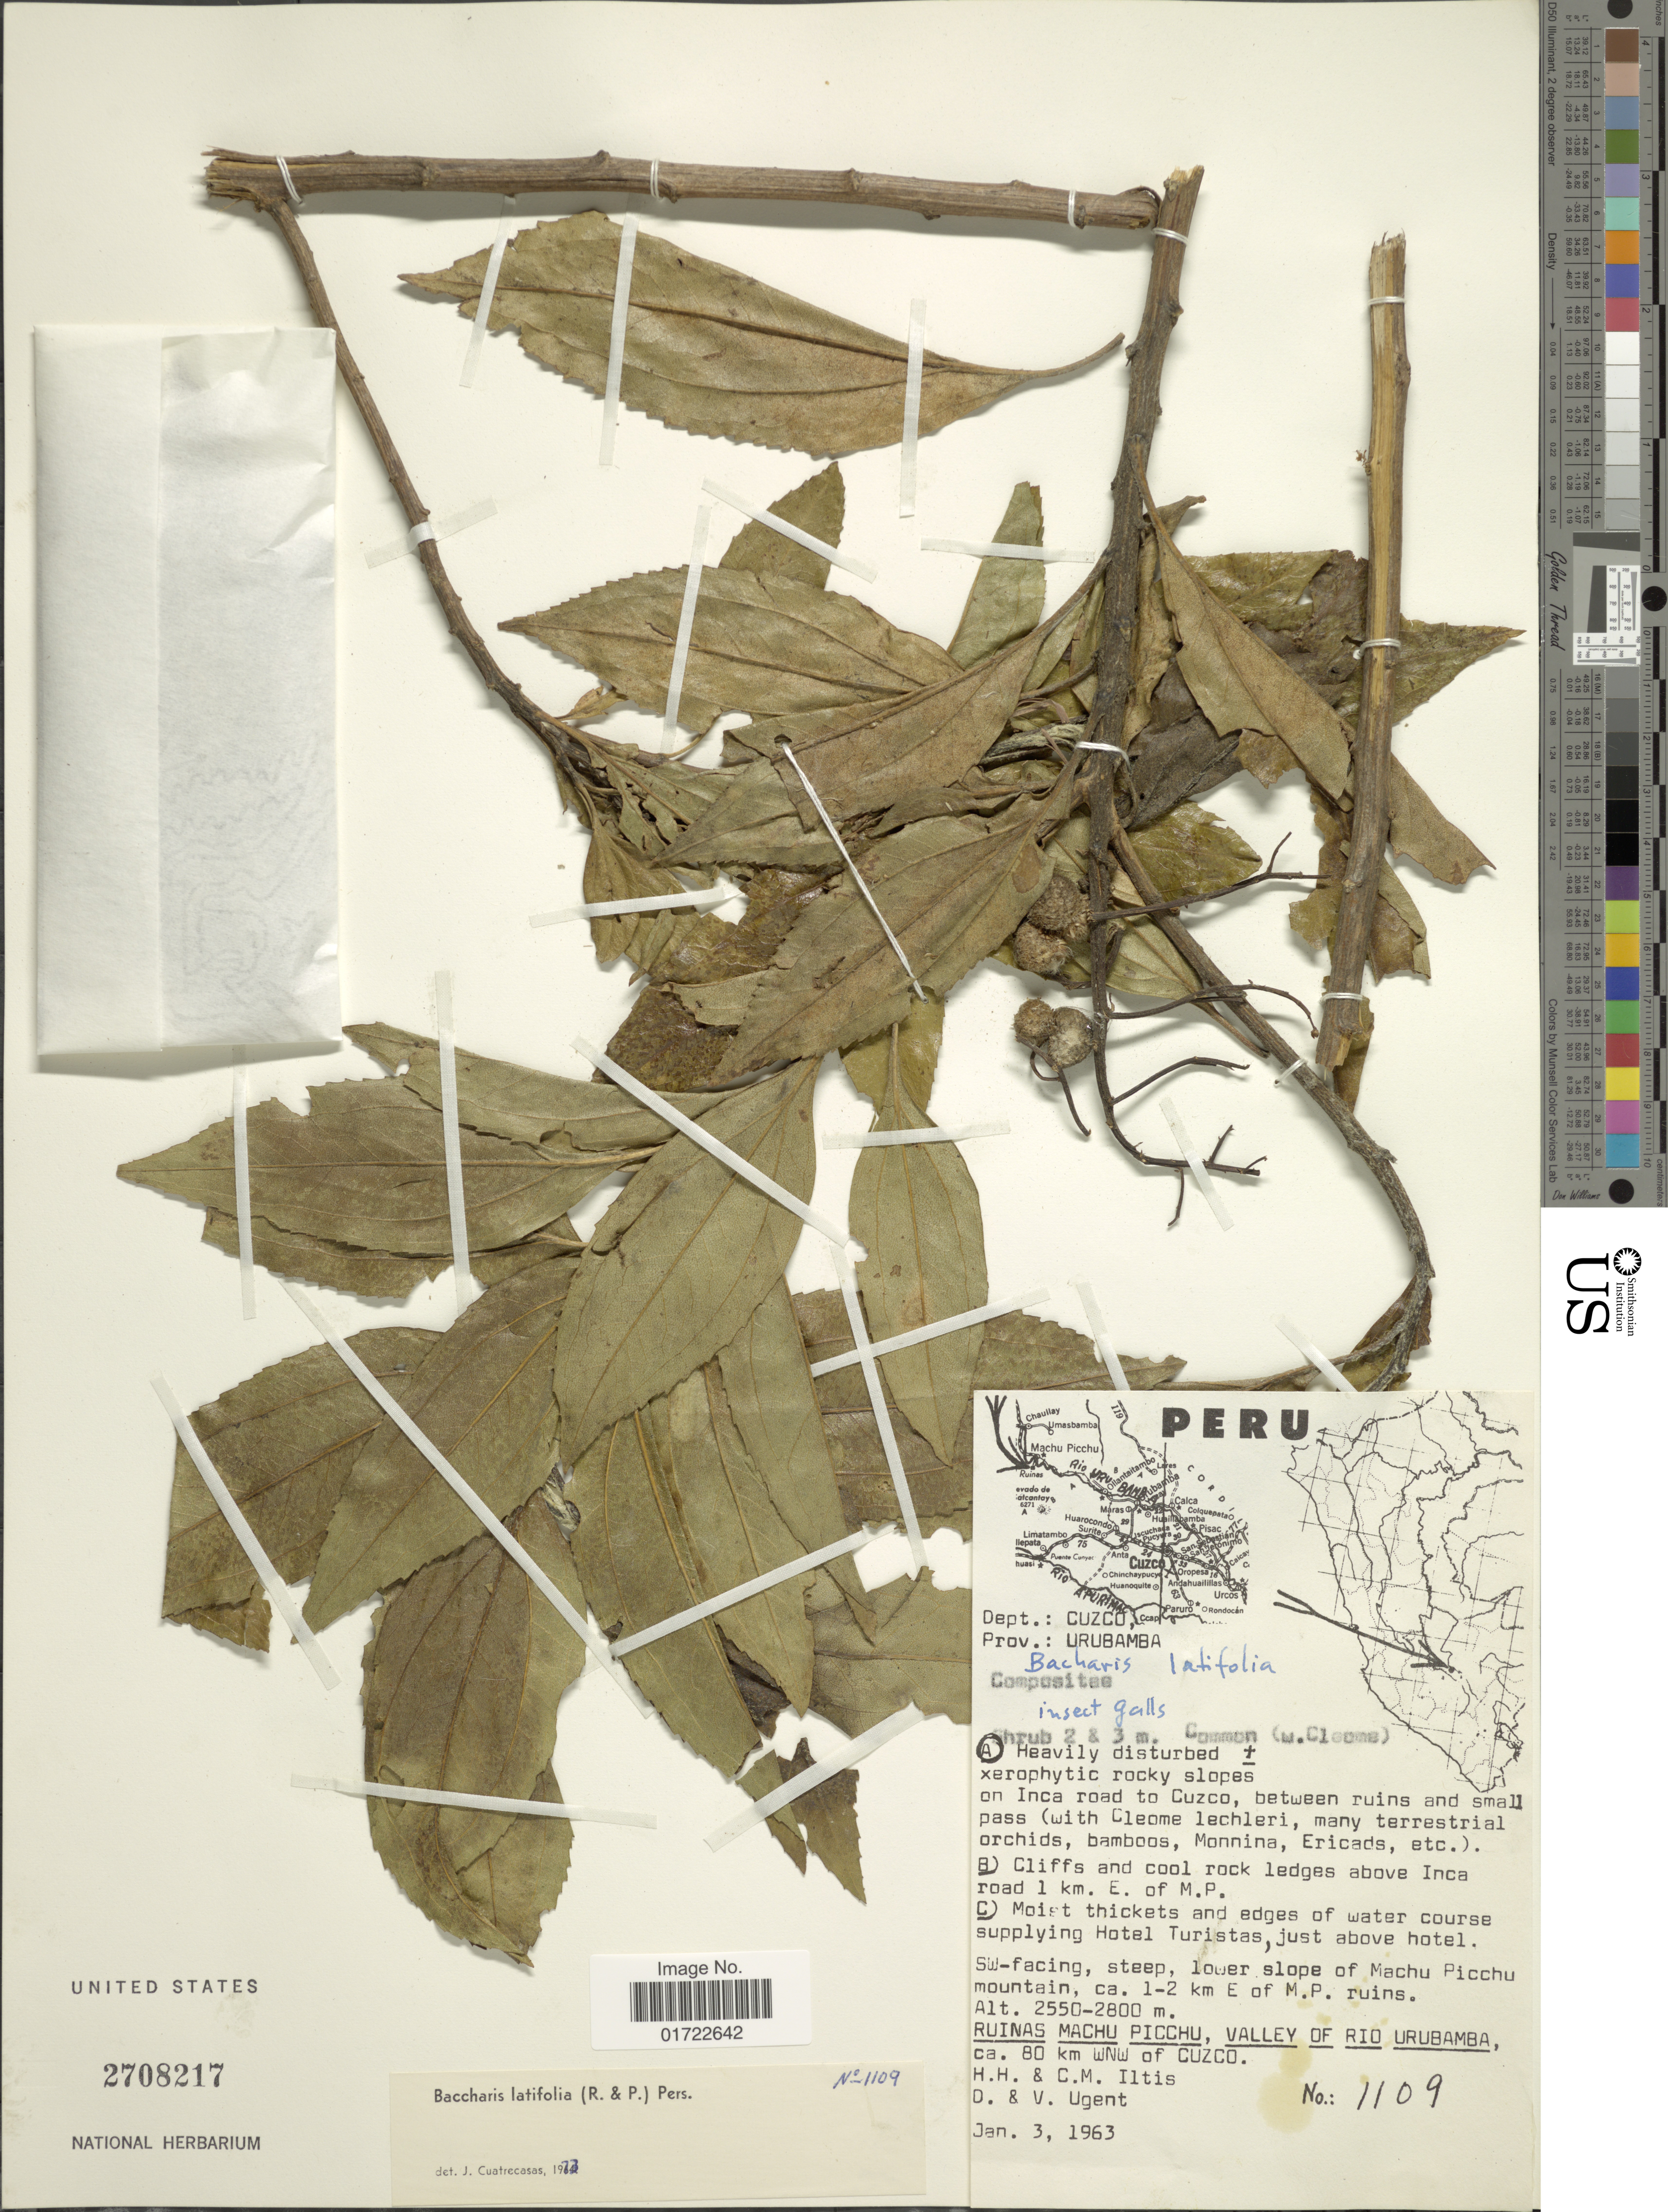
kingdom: Plantae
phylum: Tracheophyta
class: Magnoliopsida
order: Asterales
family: Asteraceae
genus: Baccharis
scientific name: Baccharis latifolia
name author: (Ruiz & Pav.) Pers.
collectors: H. H. Iltis, C. M Iltis, D. Ugent & V. Ugent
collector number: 1109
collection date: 1963-01-03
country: Peru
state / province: Cusco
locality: Dept. Cuzco, Prov. Urubamba, Inca road to Cuzco, between ruins and small pass. Ruinas Machu Picch, Valley of Rio Urubamba, ca. 80 km WNW of Cuzco.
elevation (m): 2550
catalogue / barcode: US 2708217